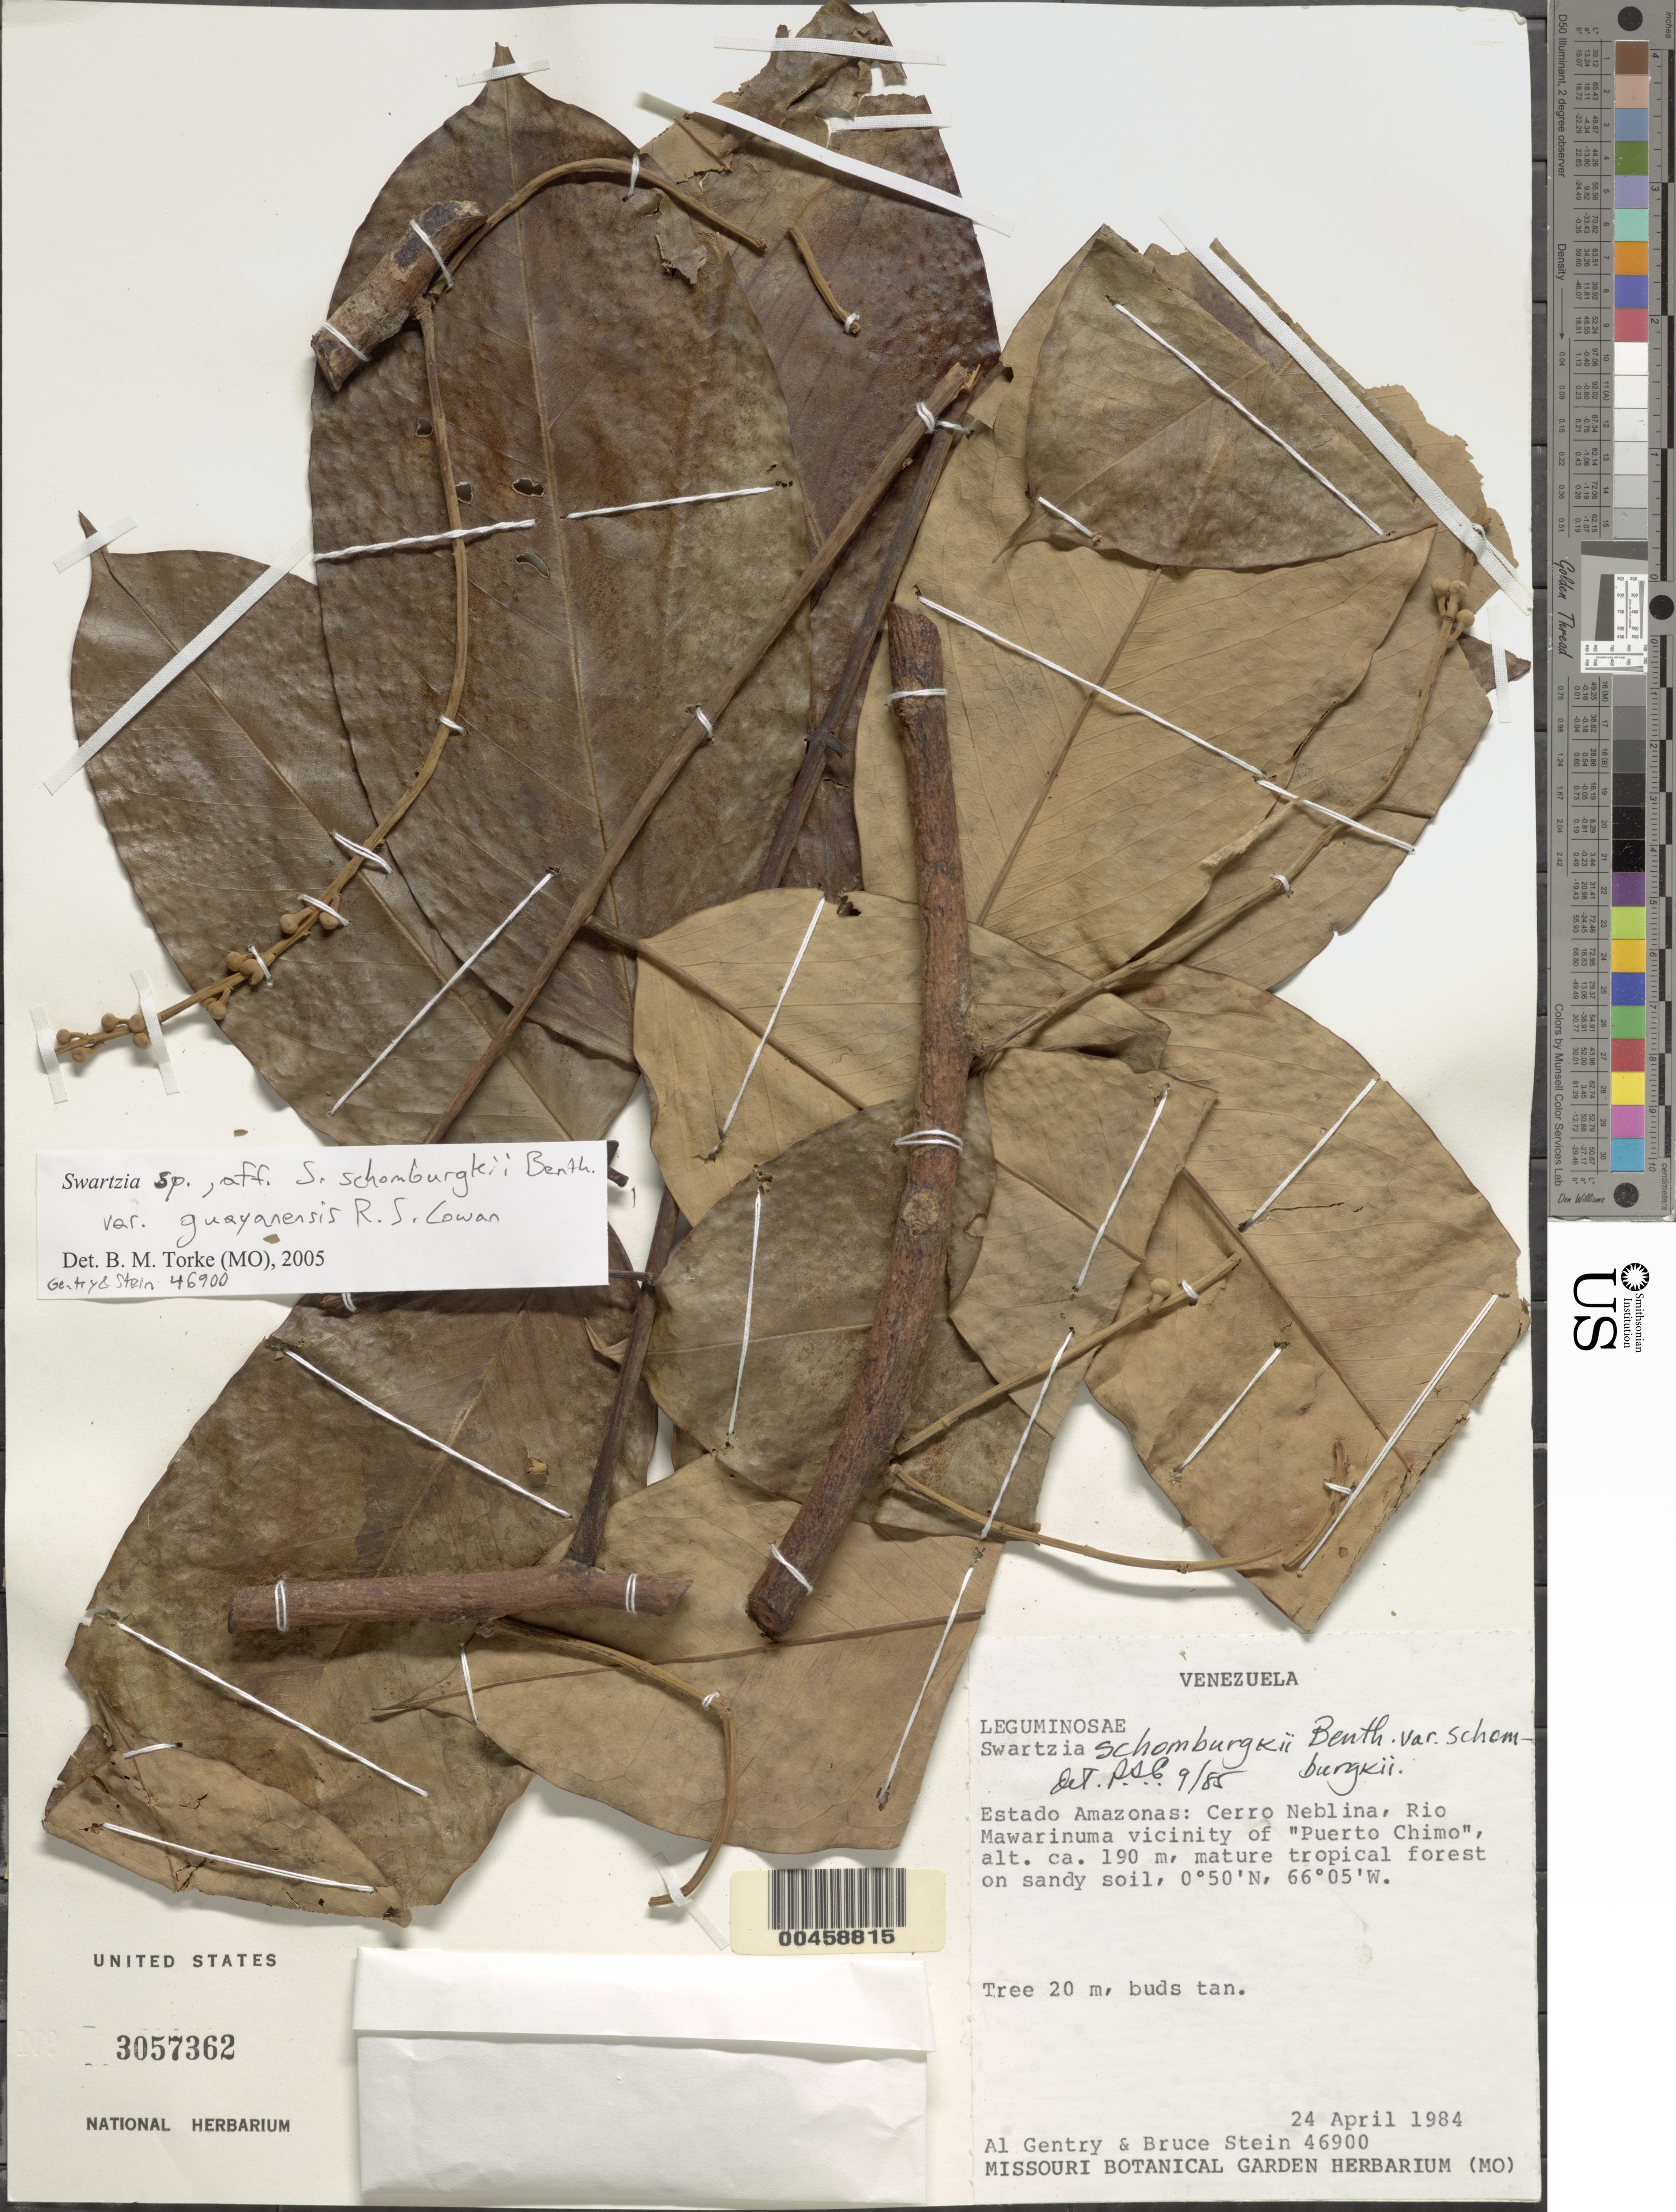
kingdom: Plantae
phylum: Tracheophyta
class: Magnoliopsida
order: Fabales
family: Fabaceae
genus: Swartzia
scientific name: Swartzia schomburgkii var. guayanensis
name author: R.S. Cowan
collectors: A. H. Gentry & B. A. Stein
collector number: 46900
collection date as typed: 24 Apr 1984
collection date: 1984-04-24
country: Venezuela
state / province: Amazonas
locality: Cerro Neblina; Rio Mawarinuma, vicinity of "Puerto Chimo"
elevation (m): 190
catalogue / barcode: US 3057362